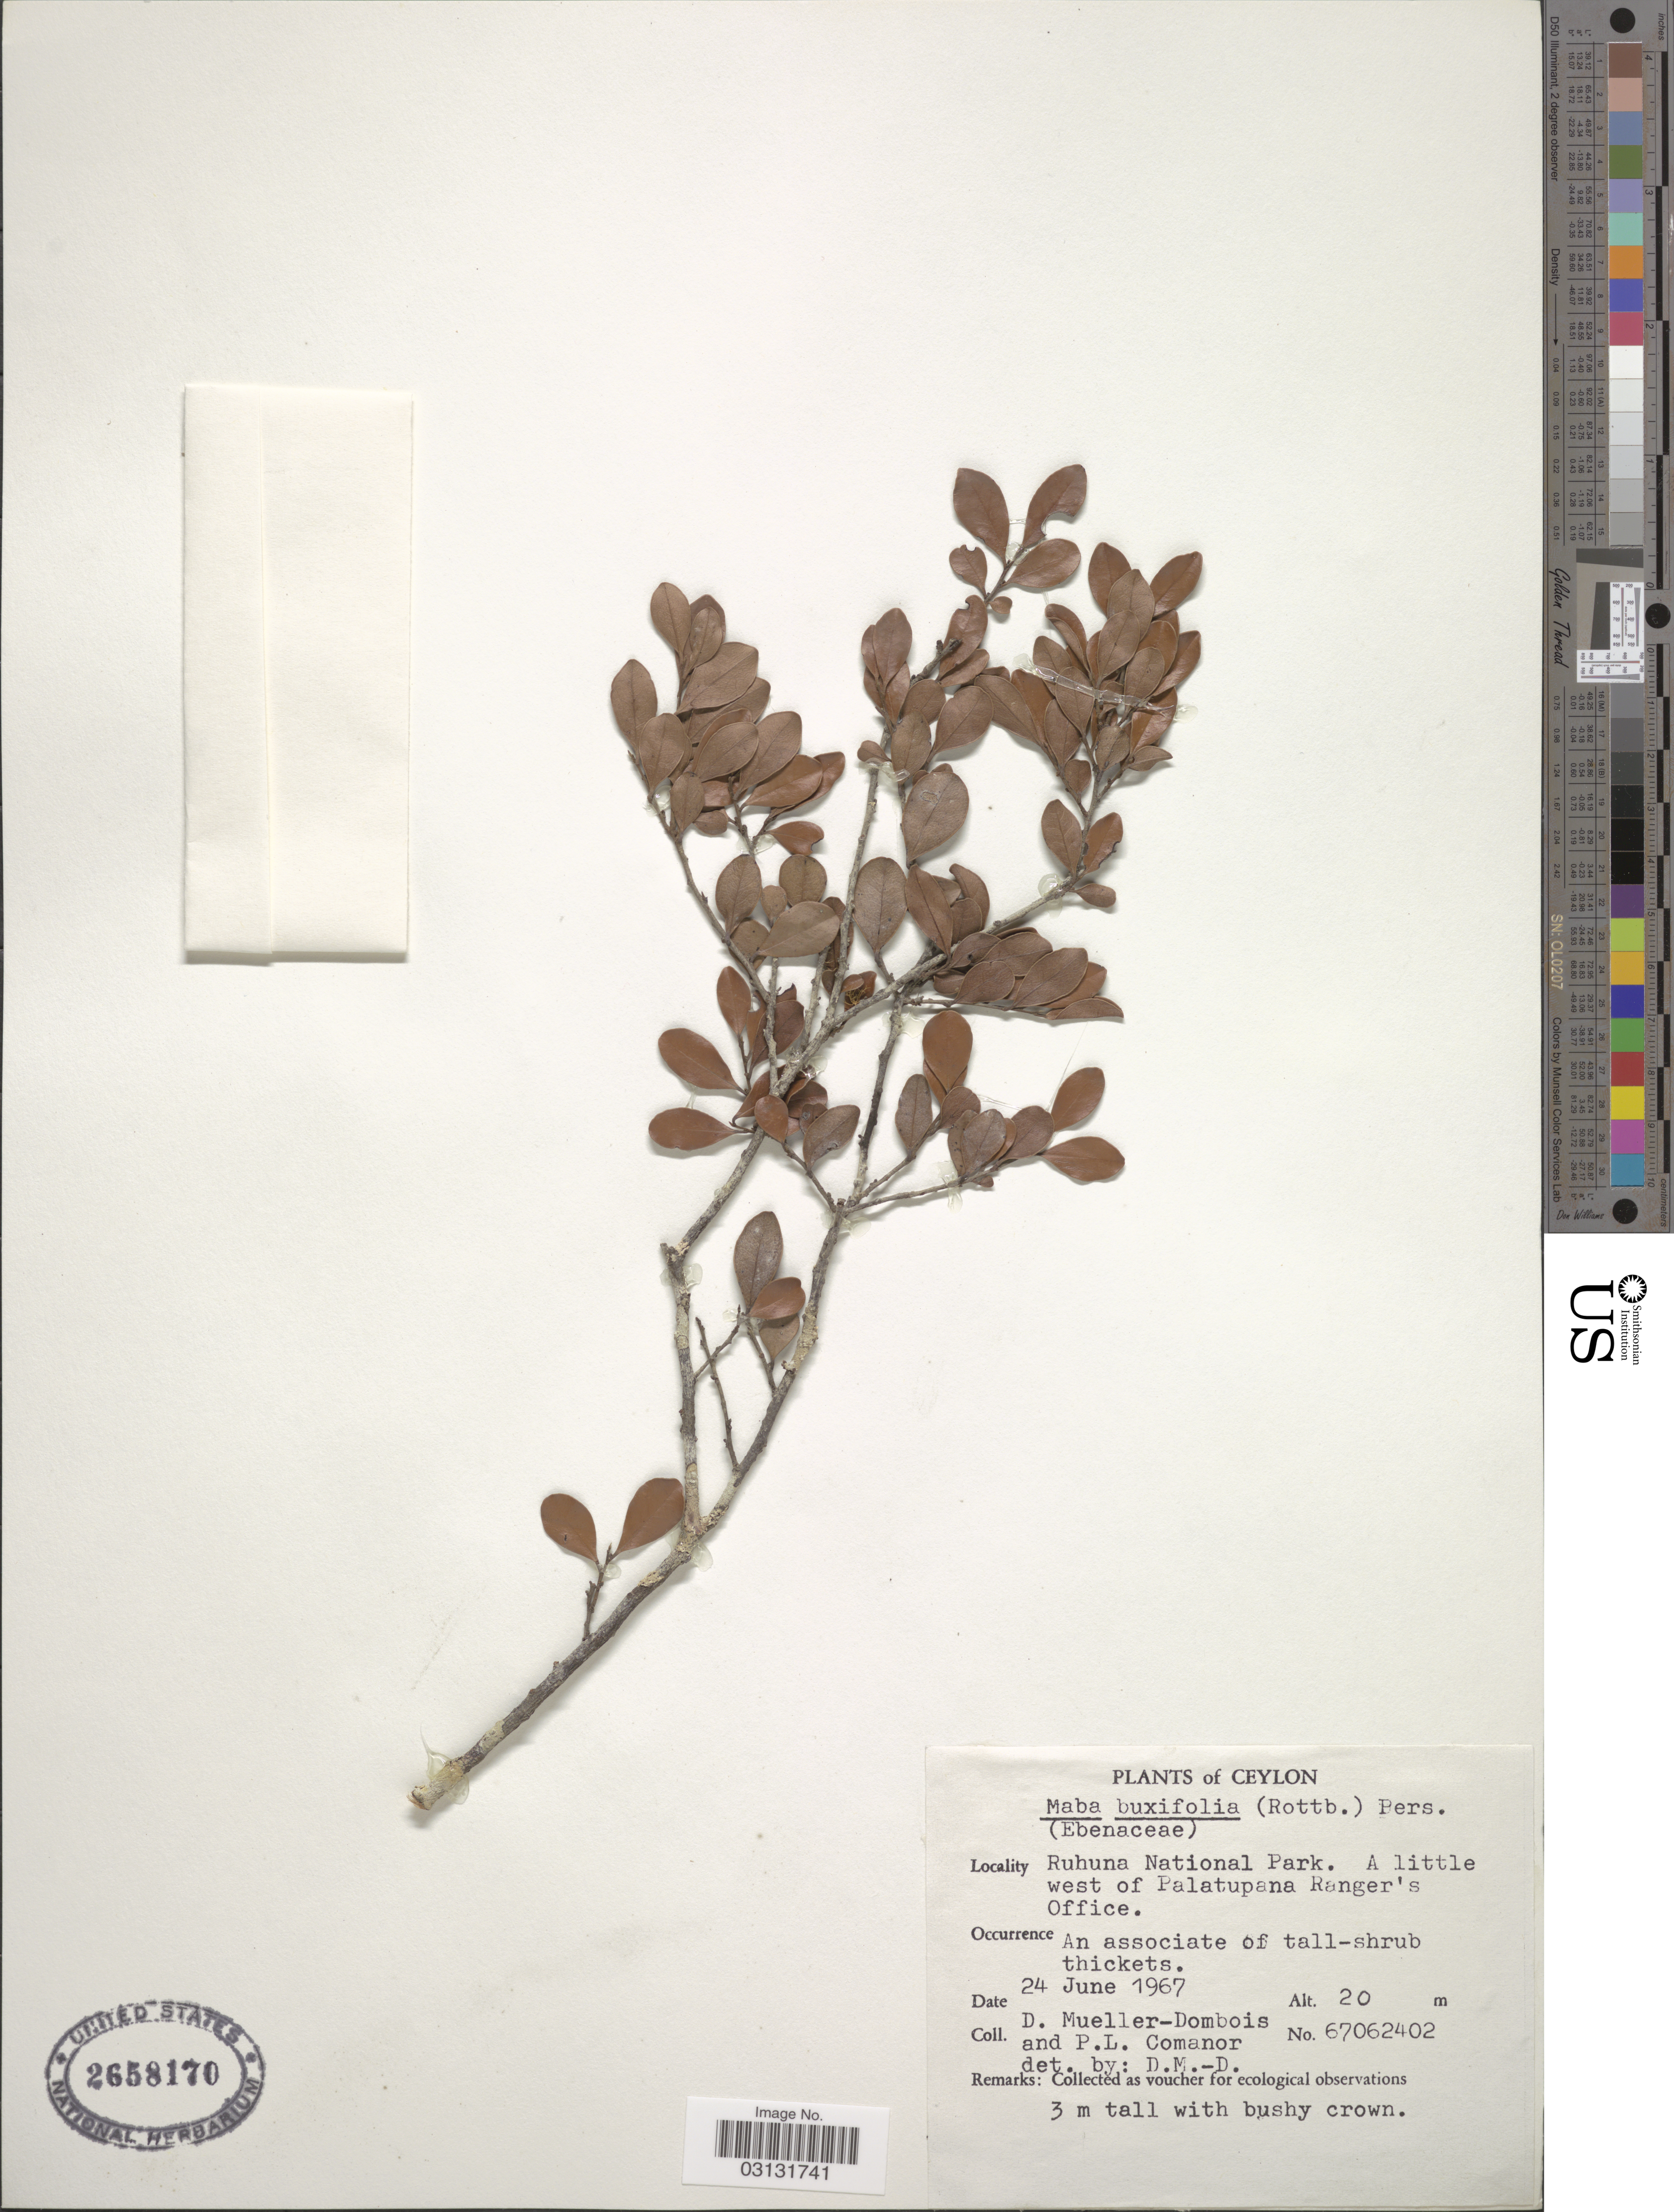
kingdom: Plantae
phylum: Tracheophyta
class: Magnoliopsida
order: Ericales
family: Ebenaceae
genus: Diospyros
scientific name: Diospyros ferrea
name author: (Willd.) Bakh.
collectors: D. Mueller-Dombois & P. Comanor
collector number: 67062402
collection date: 1967-06-24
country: Sri Lanka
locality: Ceylon. Ruhuna National Park. A little west of Palatupana Ranger's Office.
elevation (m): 20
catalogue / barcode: US 2658170